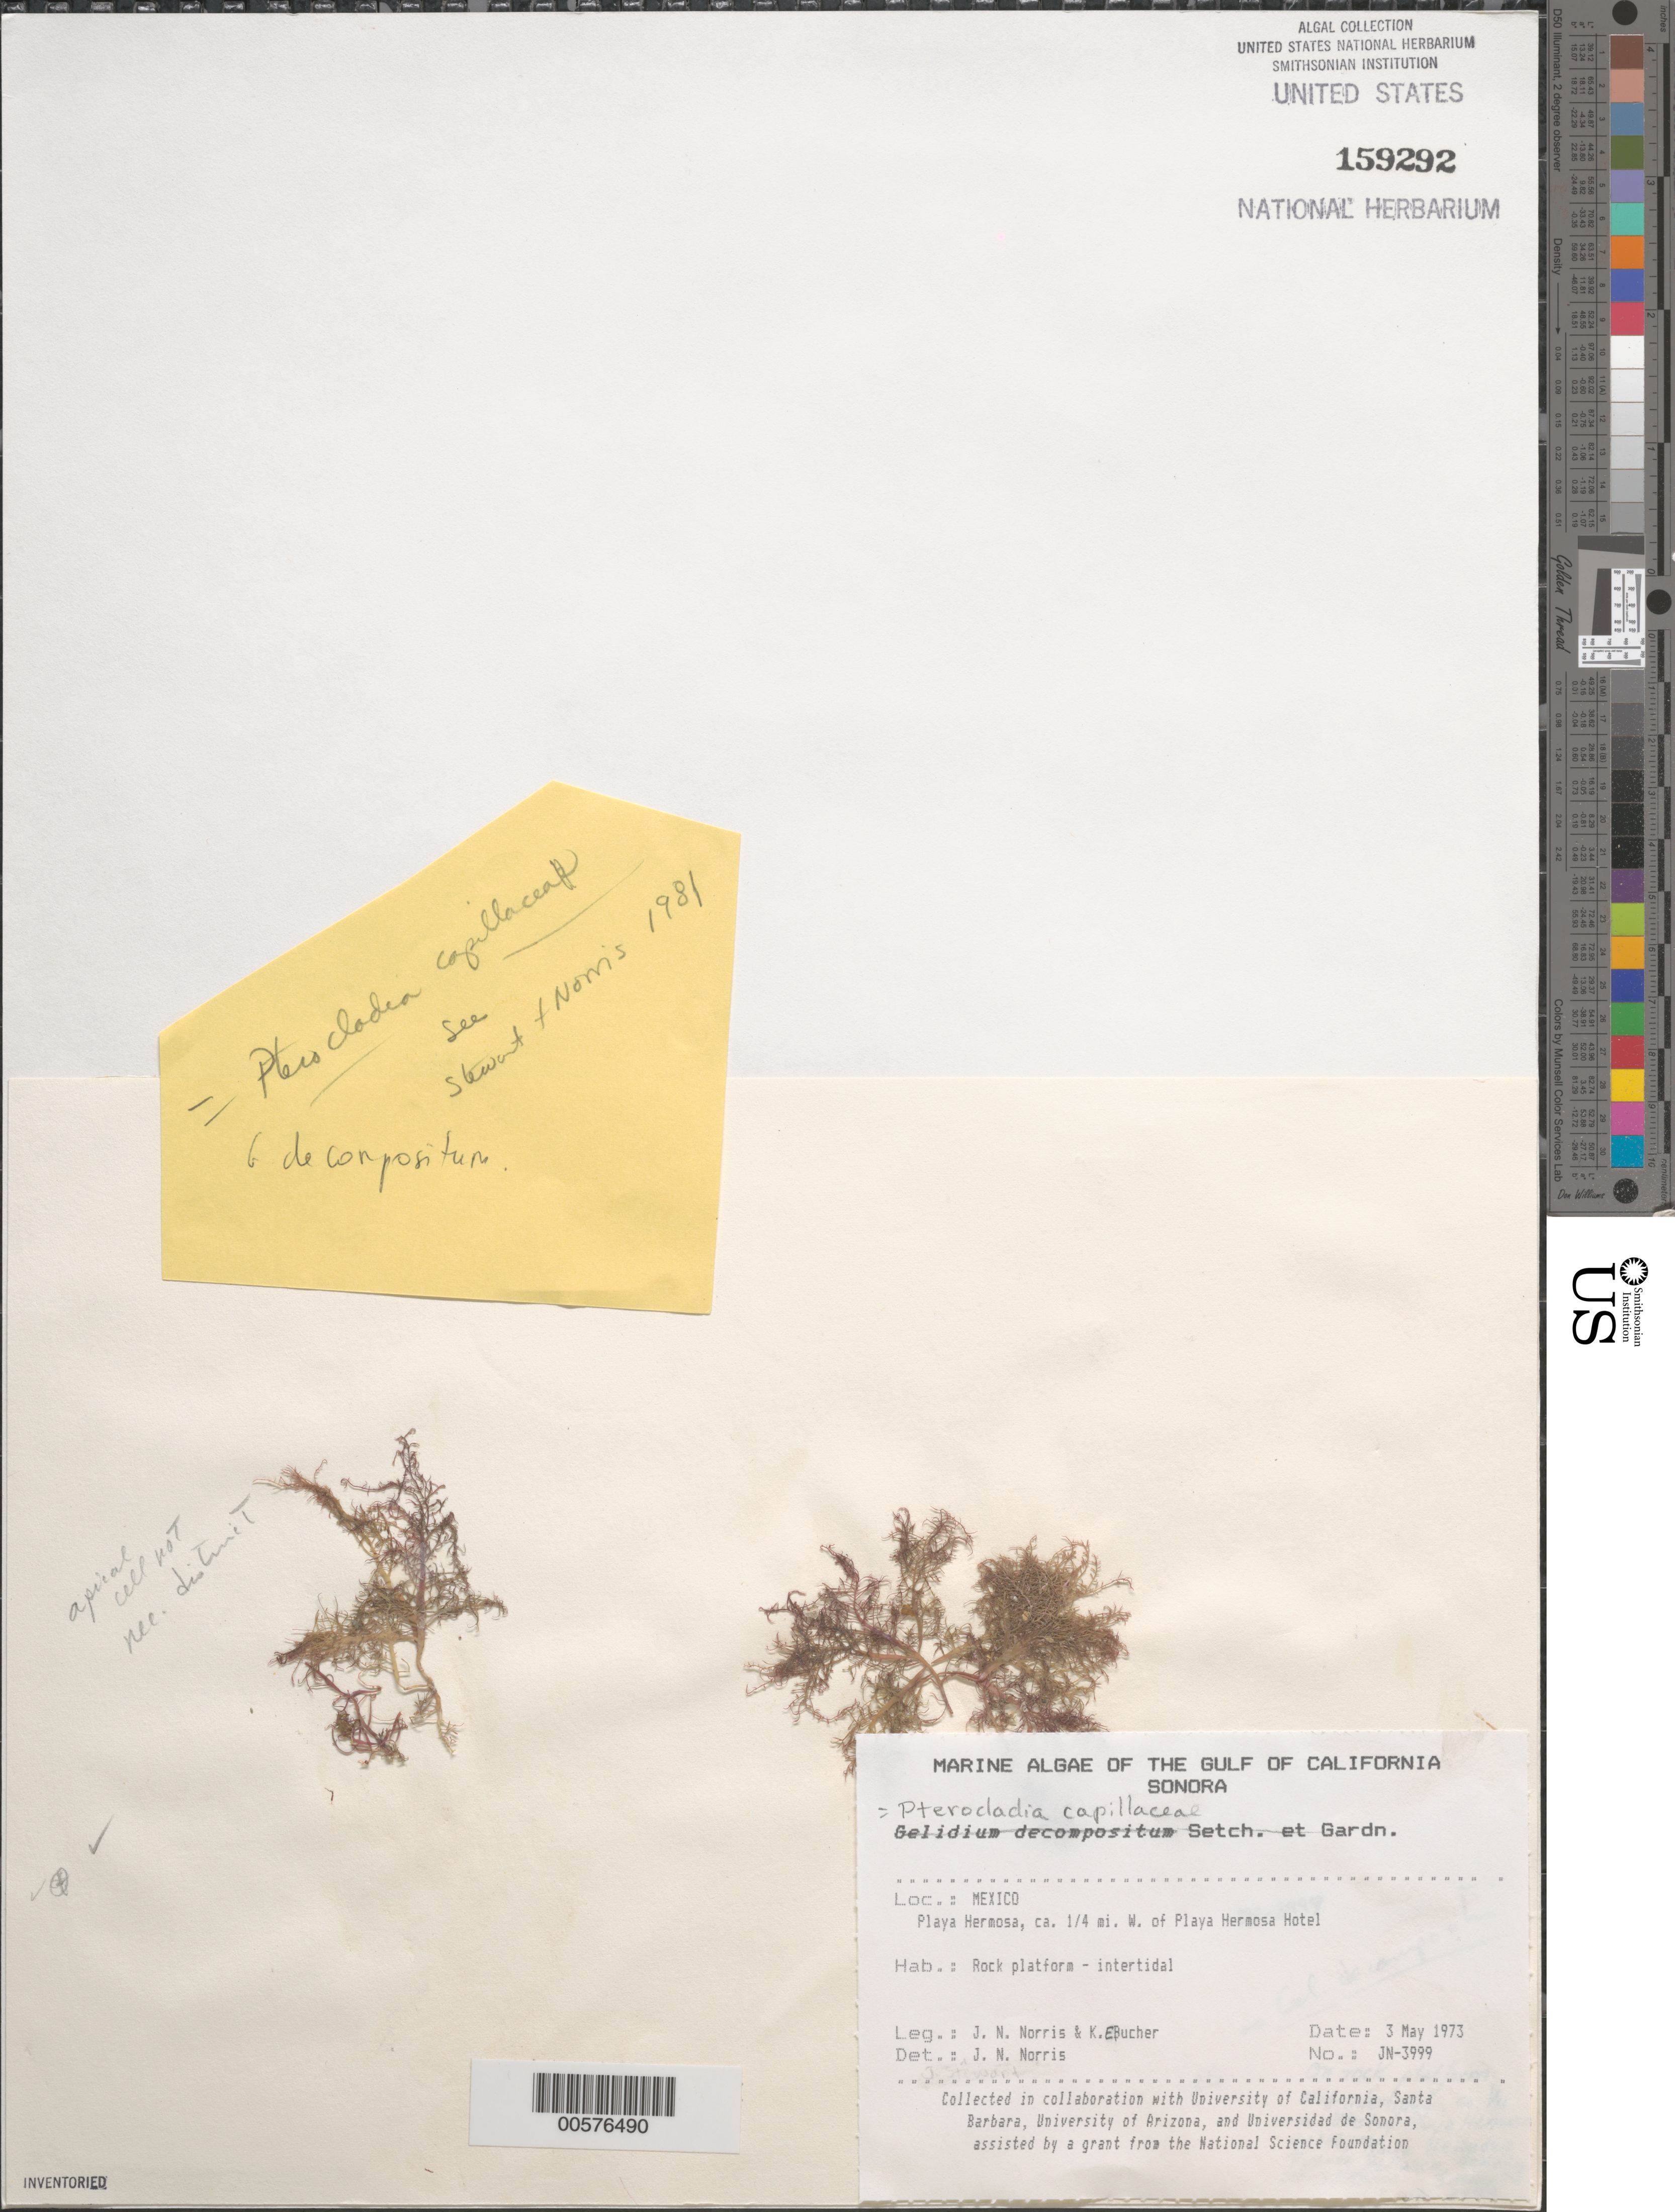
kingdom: Plantae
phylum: Rhodophyta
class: Florideophyceae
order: Gelidiales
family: Pterocladiaceae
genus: Pterocladiella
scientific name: Pterocladiella capillacea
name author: (S.G. Gmel.) Santelices & Hommers.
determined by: Algae name updating Project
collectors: J. N. Norris & K. E. Bucher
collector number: JN-3999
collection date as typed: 03 May 1973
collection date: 1973-05-03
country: Mexico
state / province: Sonora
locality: Playa Hermosa, Puerto Penasco, ca. 0.25 mile west of Playa Hermosa Hotel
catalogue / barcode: US 159292